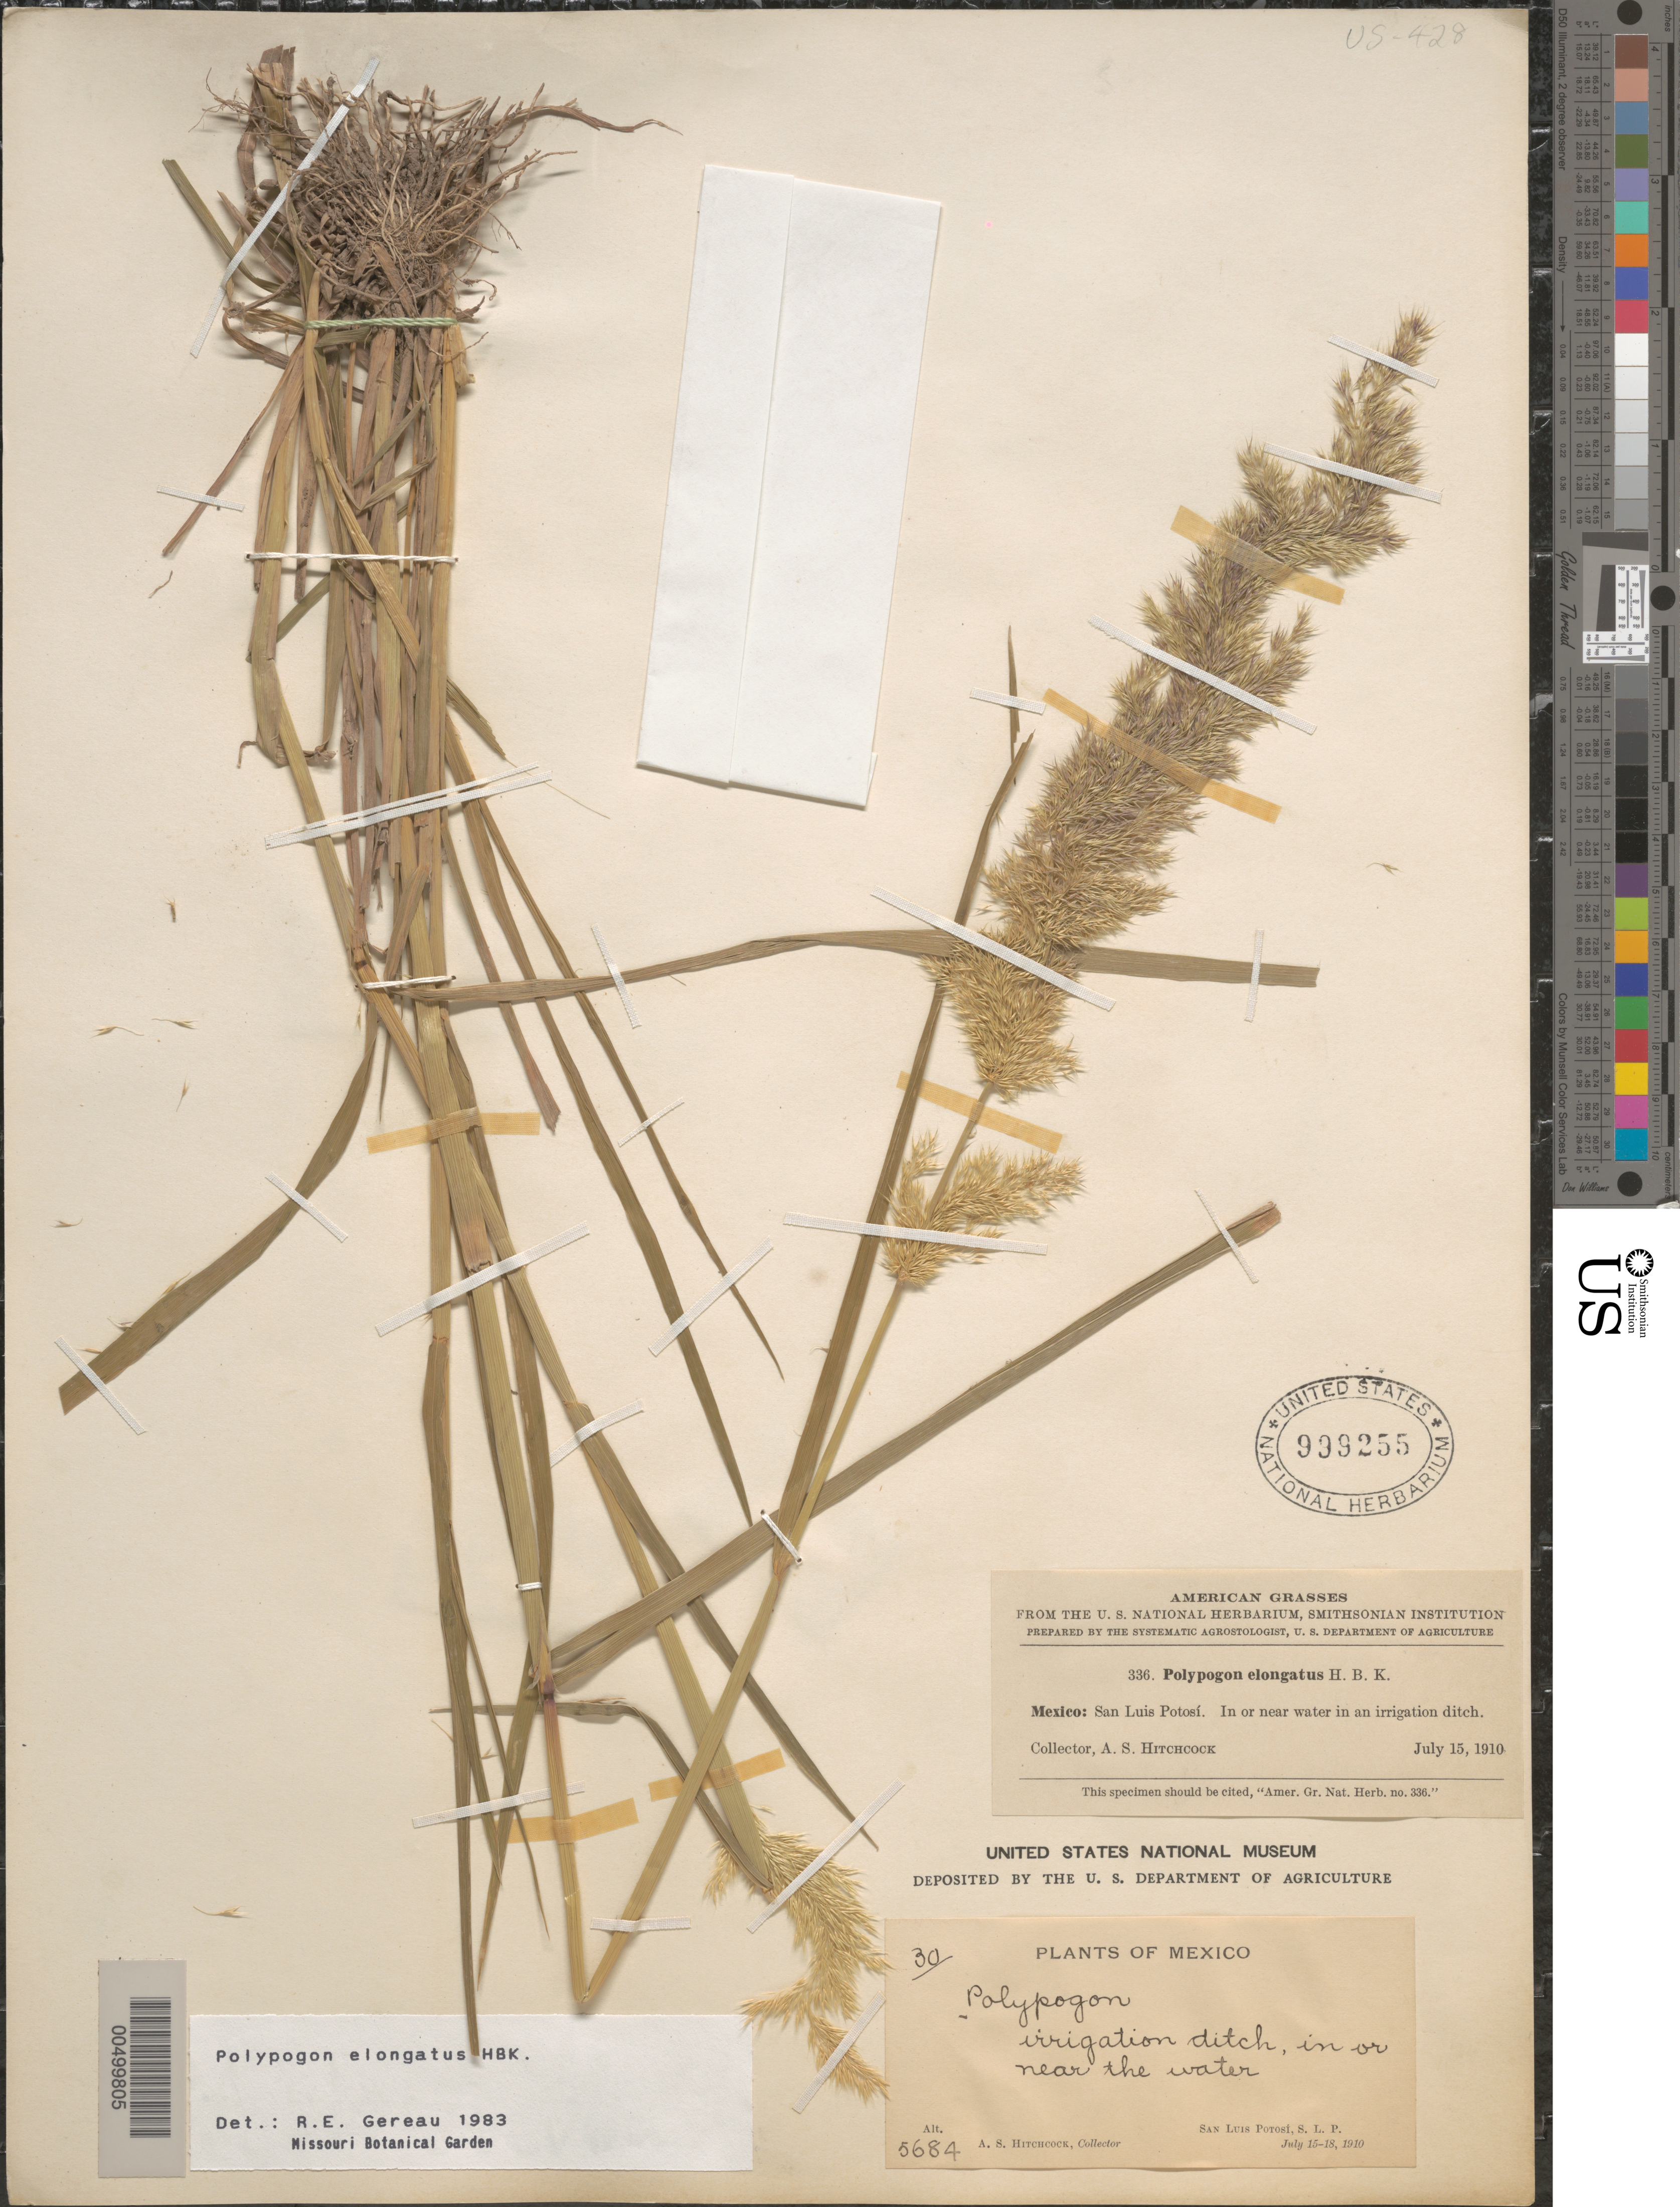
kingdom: Plantae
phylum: Tracheophyta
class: Liliopsida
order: Poales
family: Poaceae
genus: Chaetotropis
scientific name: Chaetotropis elongata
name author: (Kunth) Björkman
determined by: Poaceae Reorganization Project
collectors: A. S. Hitchcock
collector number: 5684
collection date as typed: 15 Jul 1910 to 18 Jul 1910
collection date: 1910-07-15/1910-07-18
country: Mexico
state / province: San Luis Potosi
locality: San Luis Potosi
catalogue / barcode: US 999255